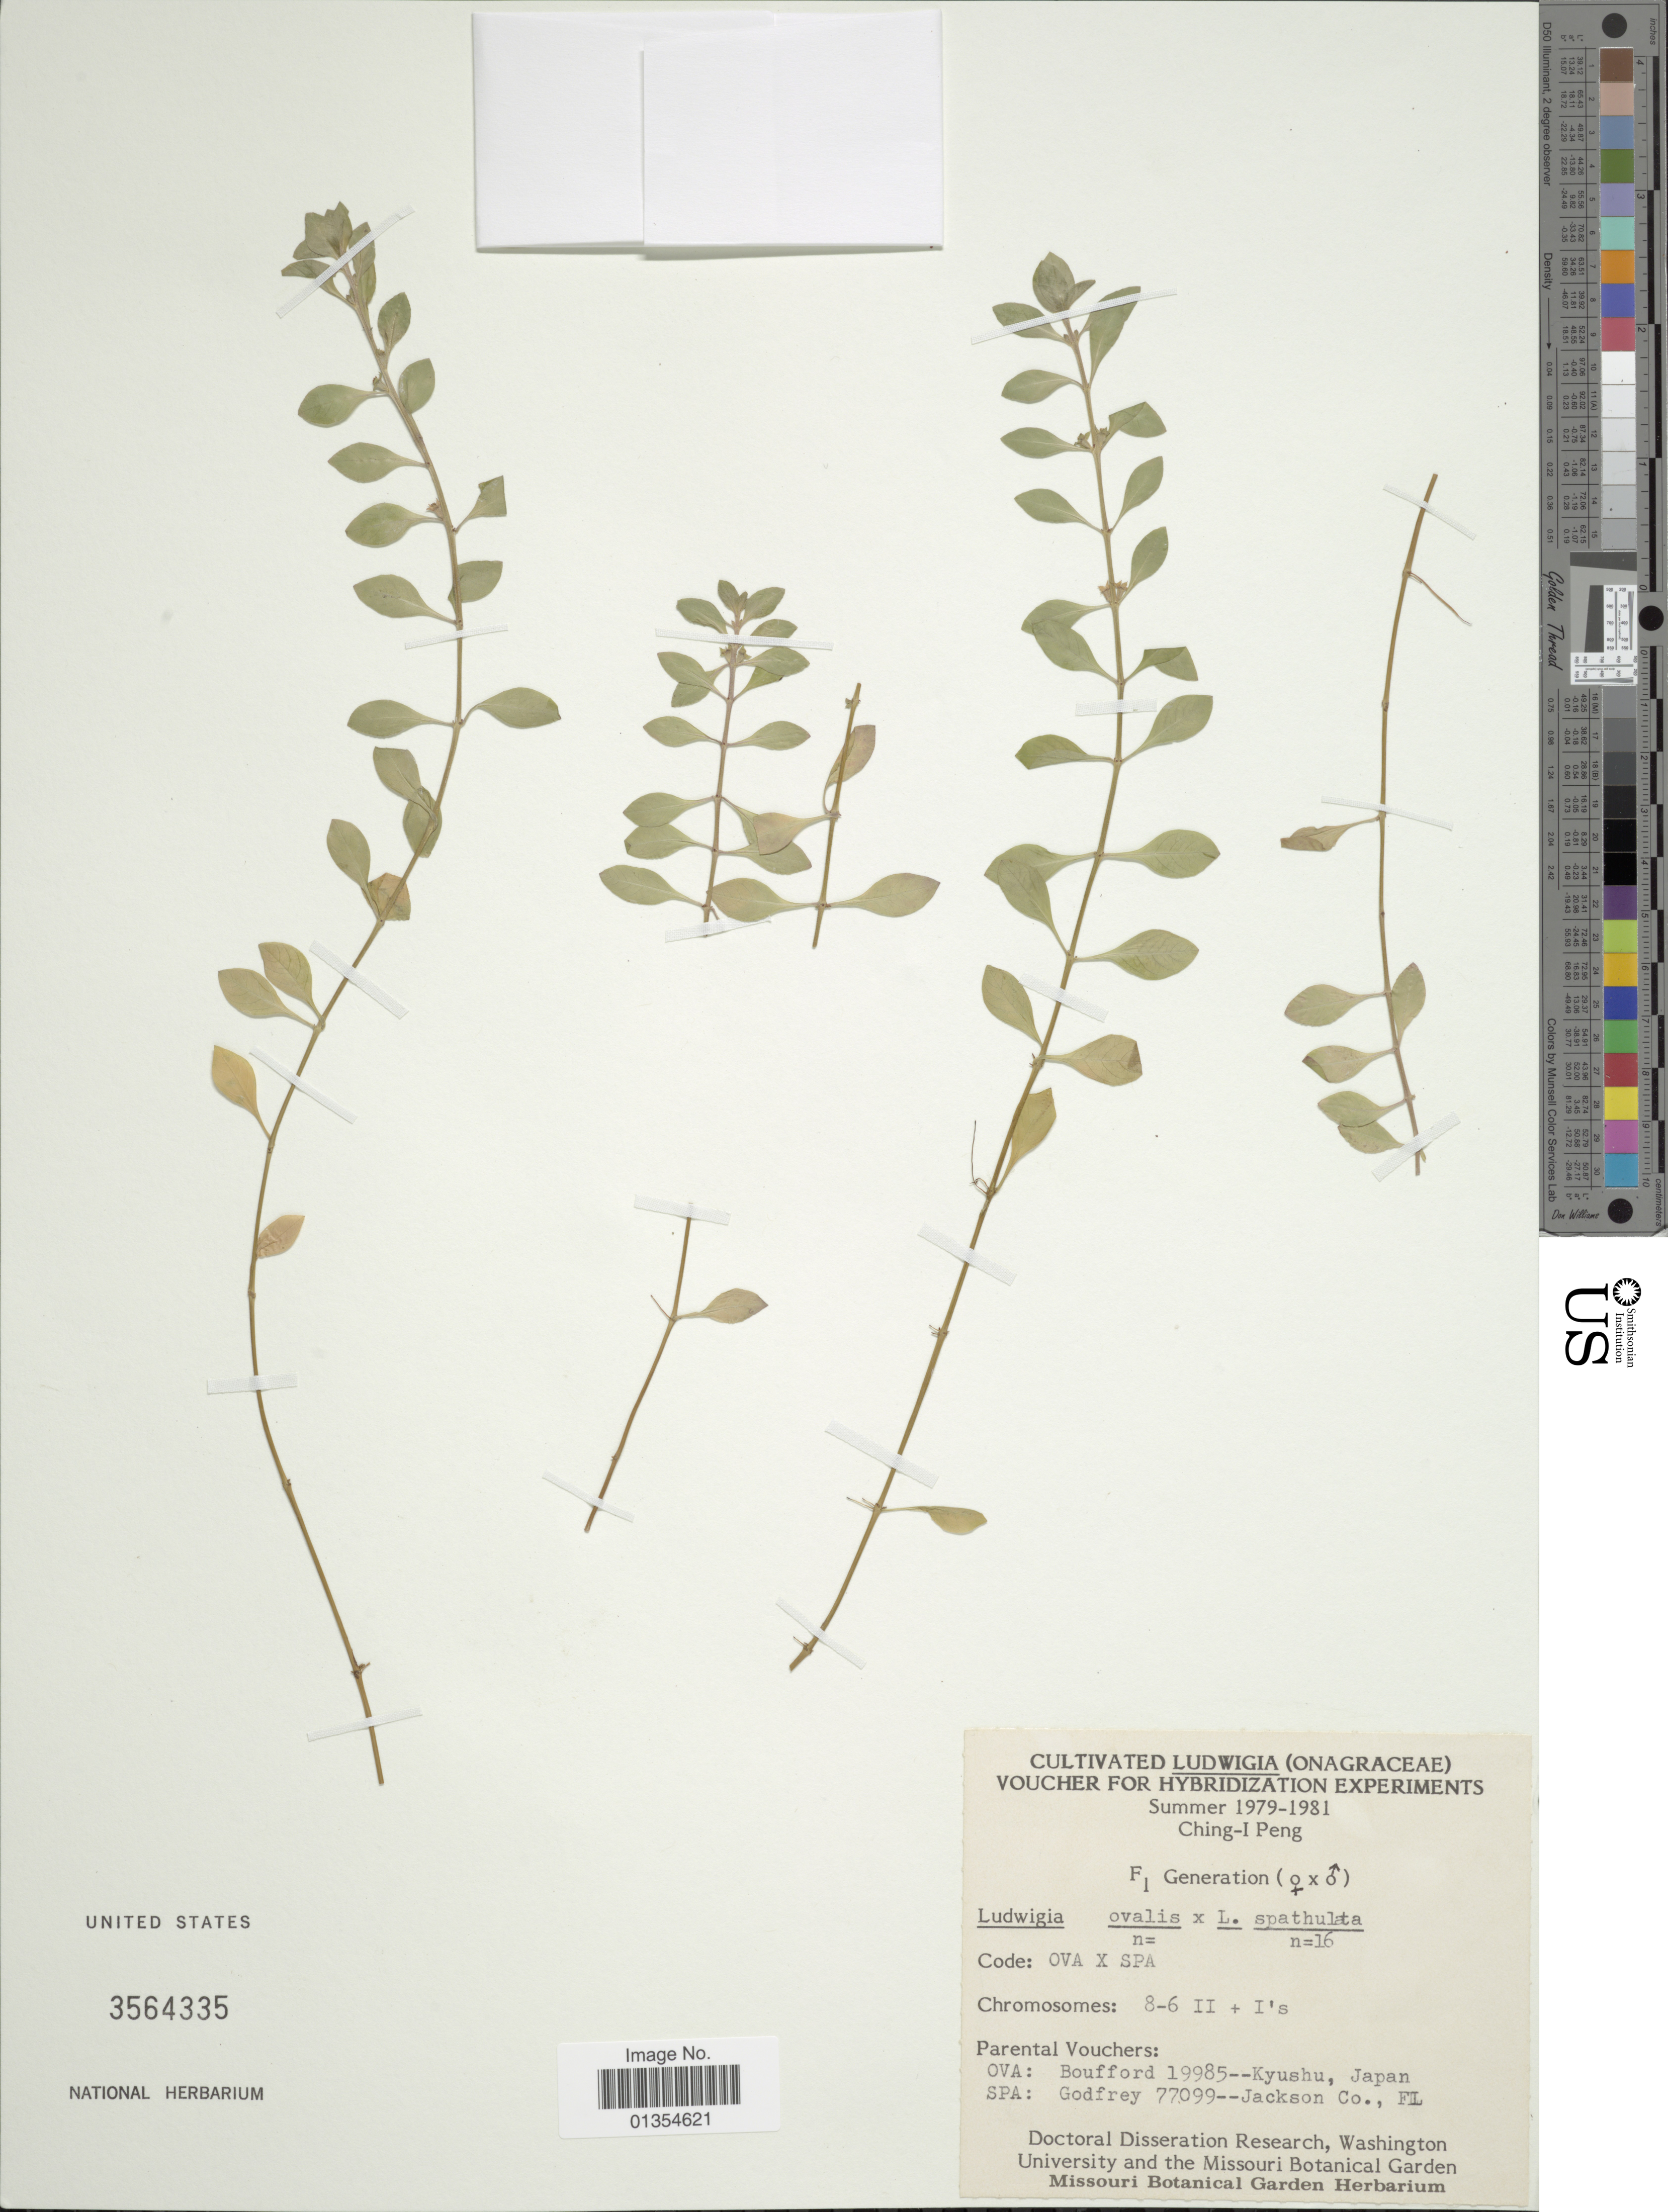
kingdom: Plantae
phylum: Tracheophyta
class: Magnoliopsida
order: Myrtales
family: Onagraceae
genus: Ludwigia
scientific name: Ludwigia ovalis x L. spathulata Torr. & A. Gray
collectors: C.-I Peng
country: United States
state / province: Missouri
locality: Missouri Botanical Garden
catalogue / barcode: US 3564335